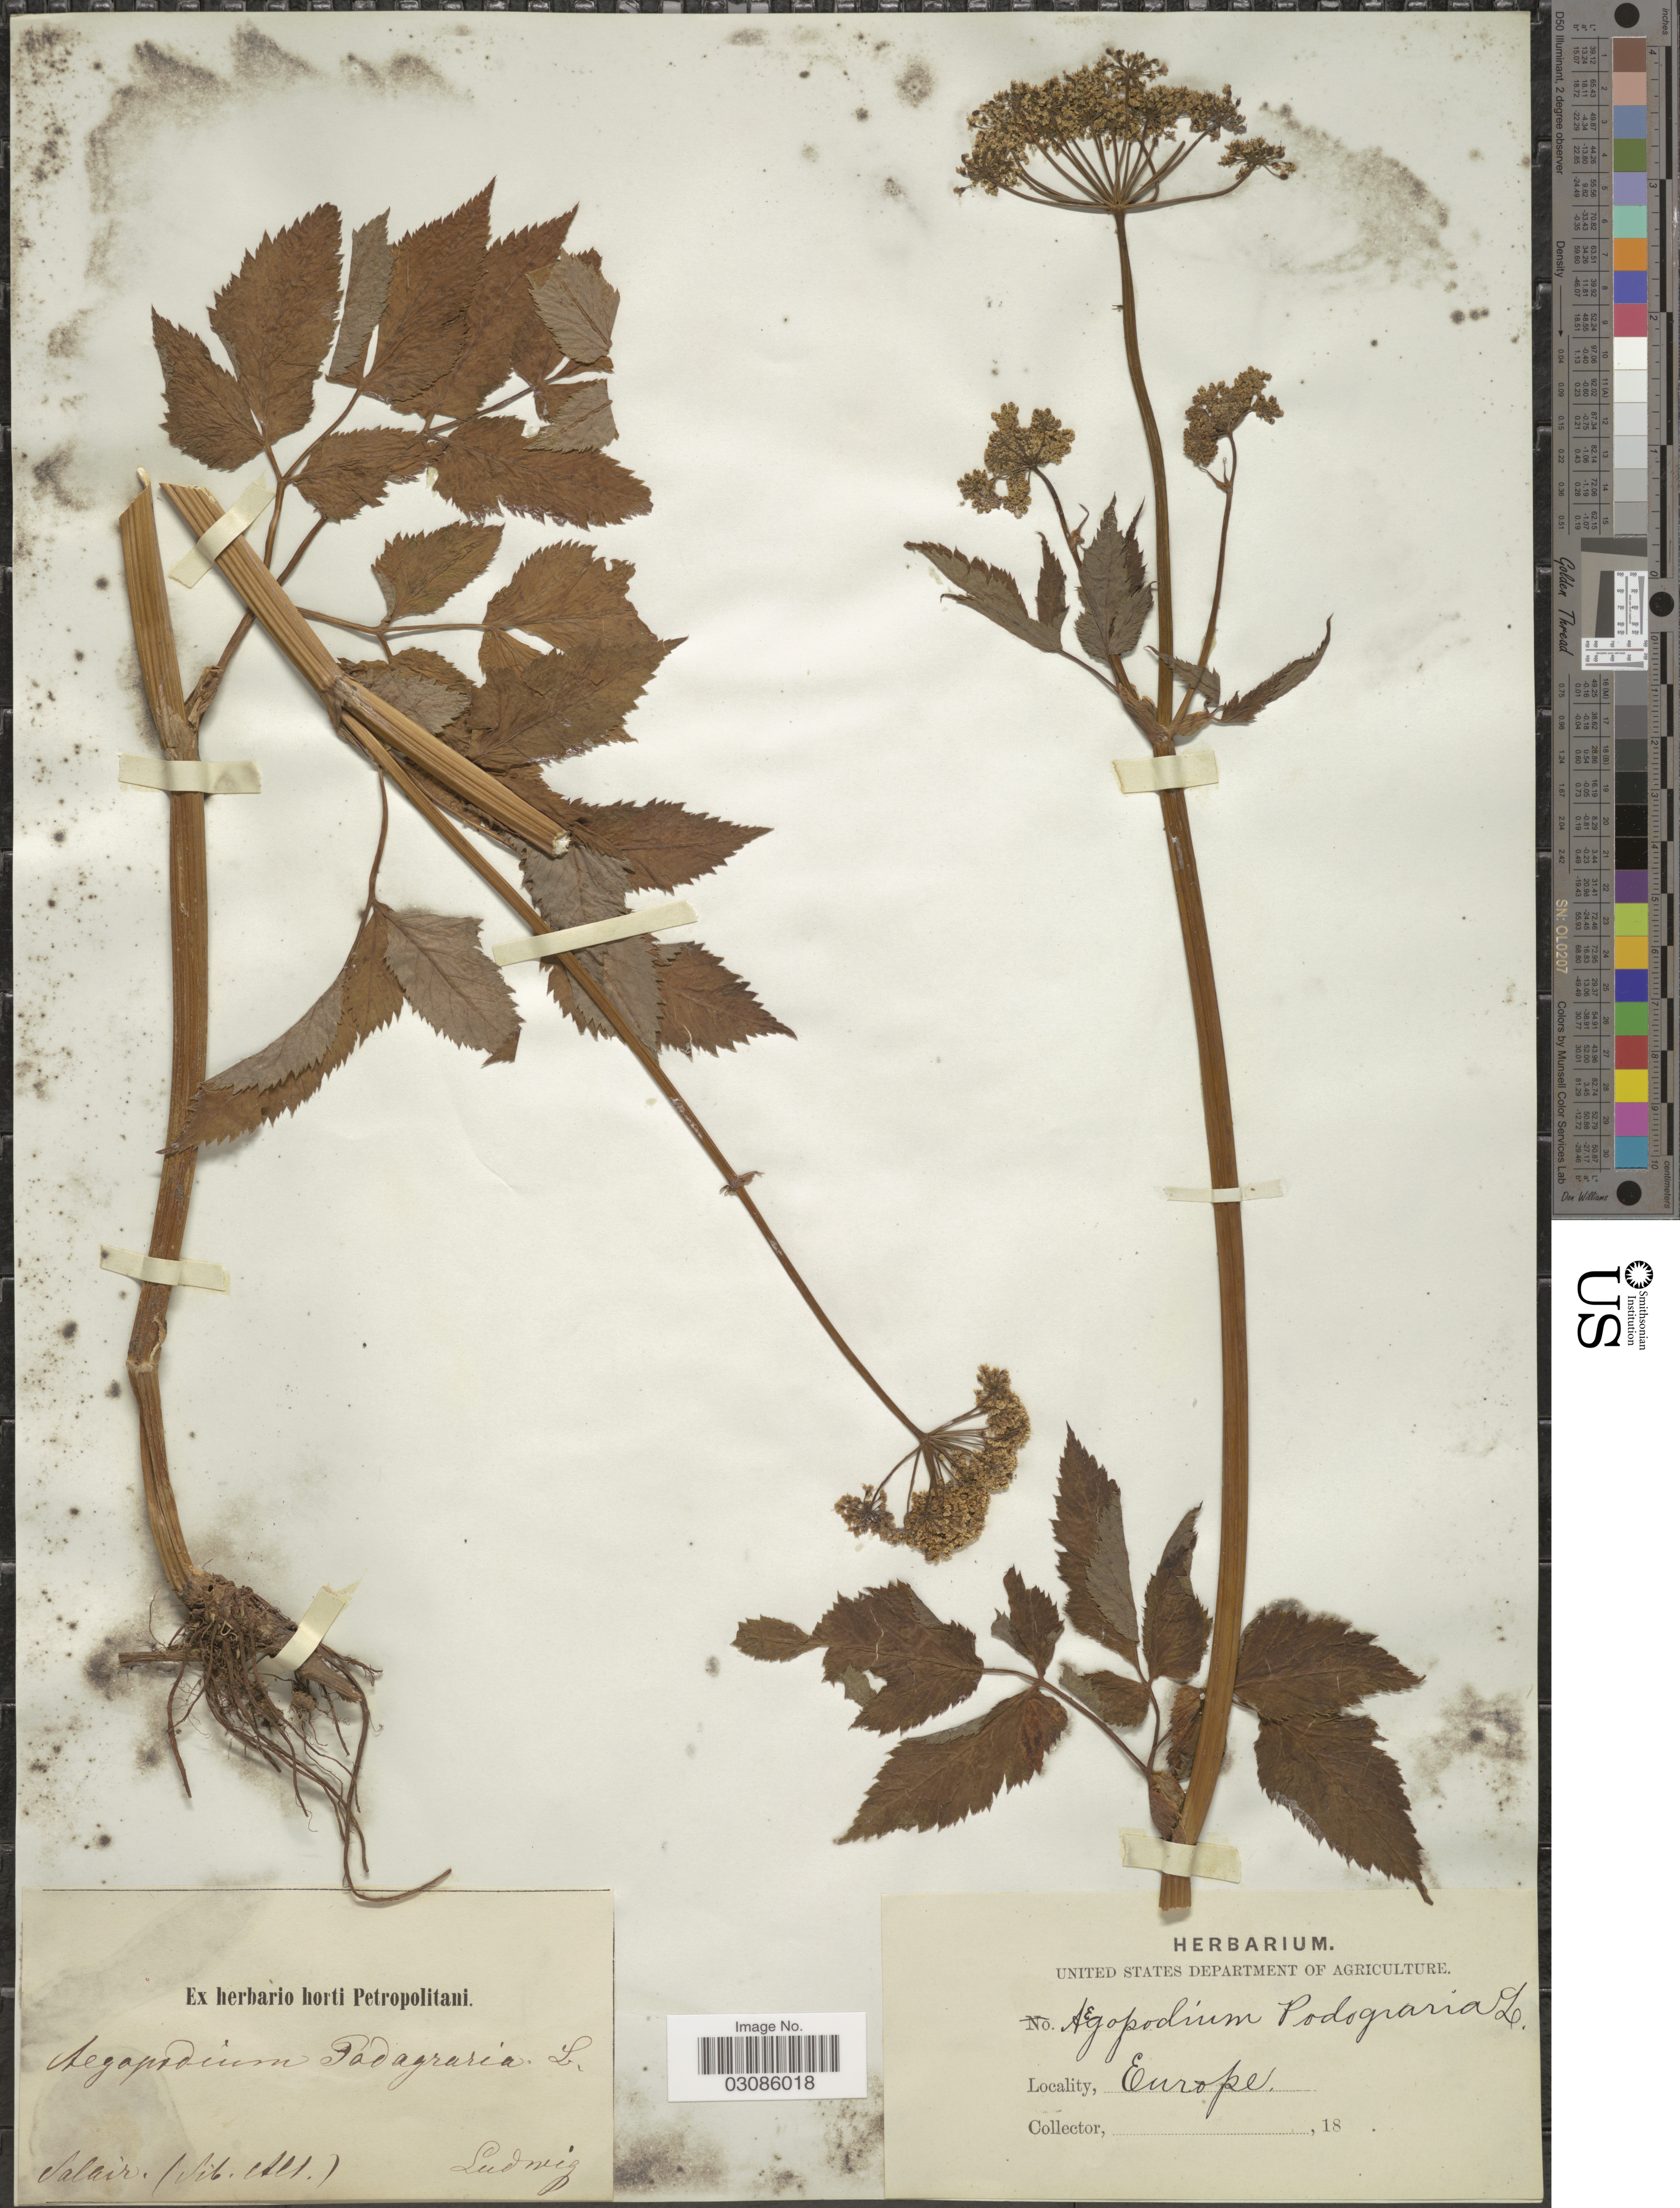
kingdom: Plantae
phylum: Tracheophyta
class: Magnoliopsida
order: Apiales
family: Apiaceae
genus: Aegopodium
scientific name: Aegopodium podagraria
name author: L.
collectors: Ludwig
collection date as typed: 18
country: Russian Federation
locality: Salair (Sib. Alt.), Europe.